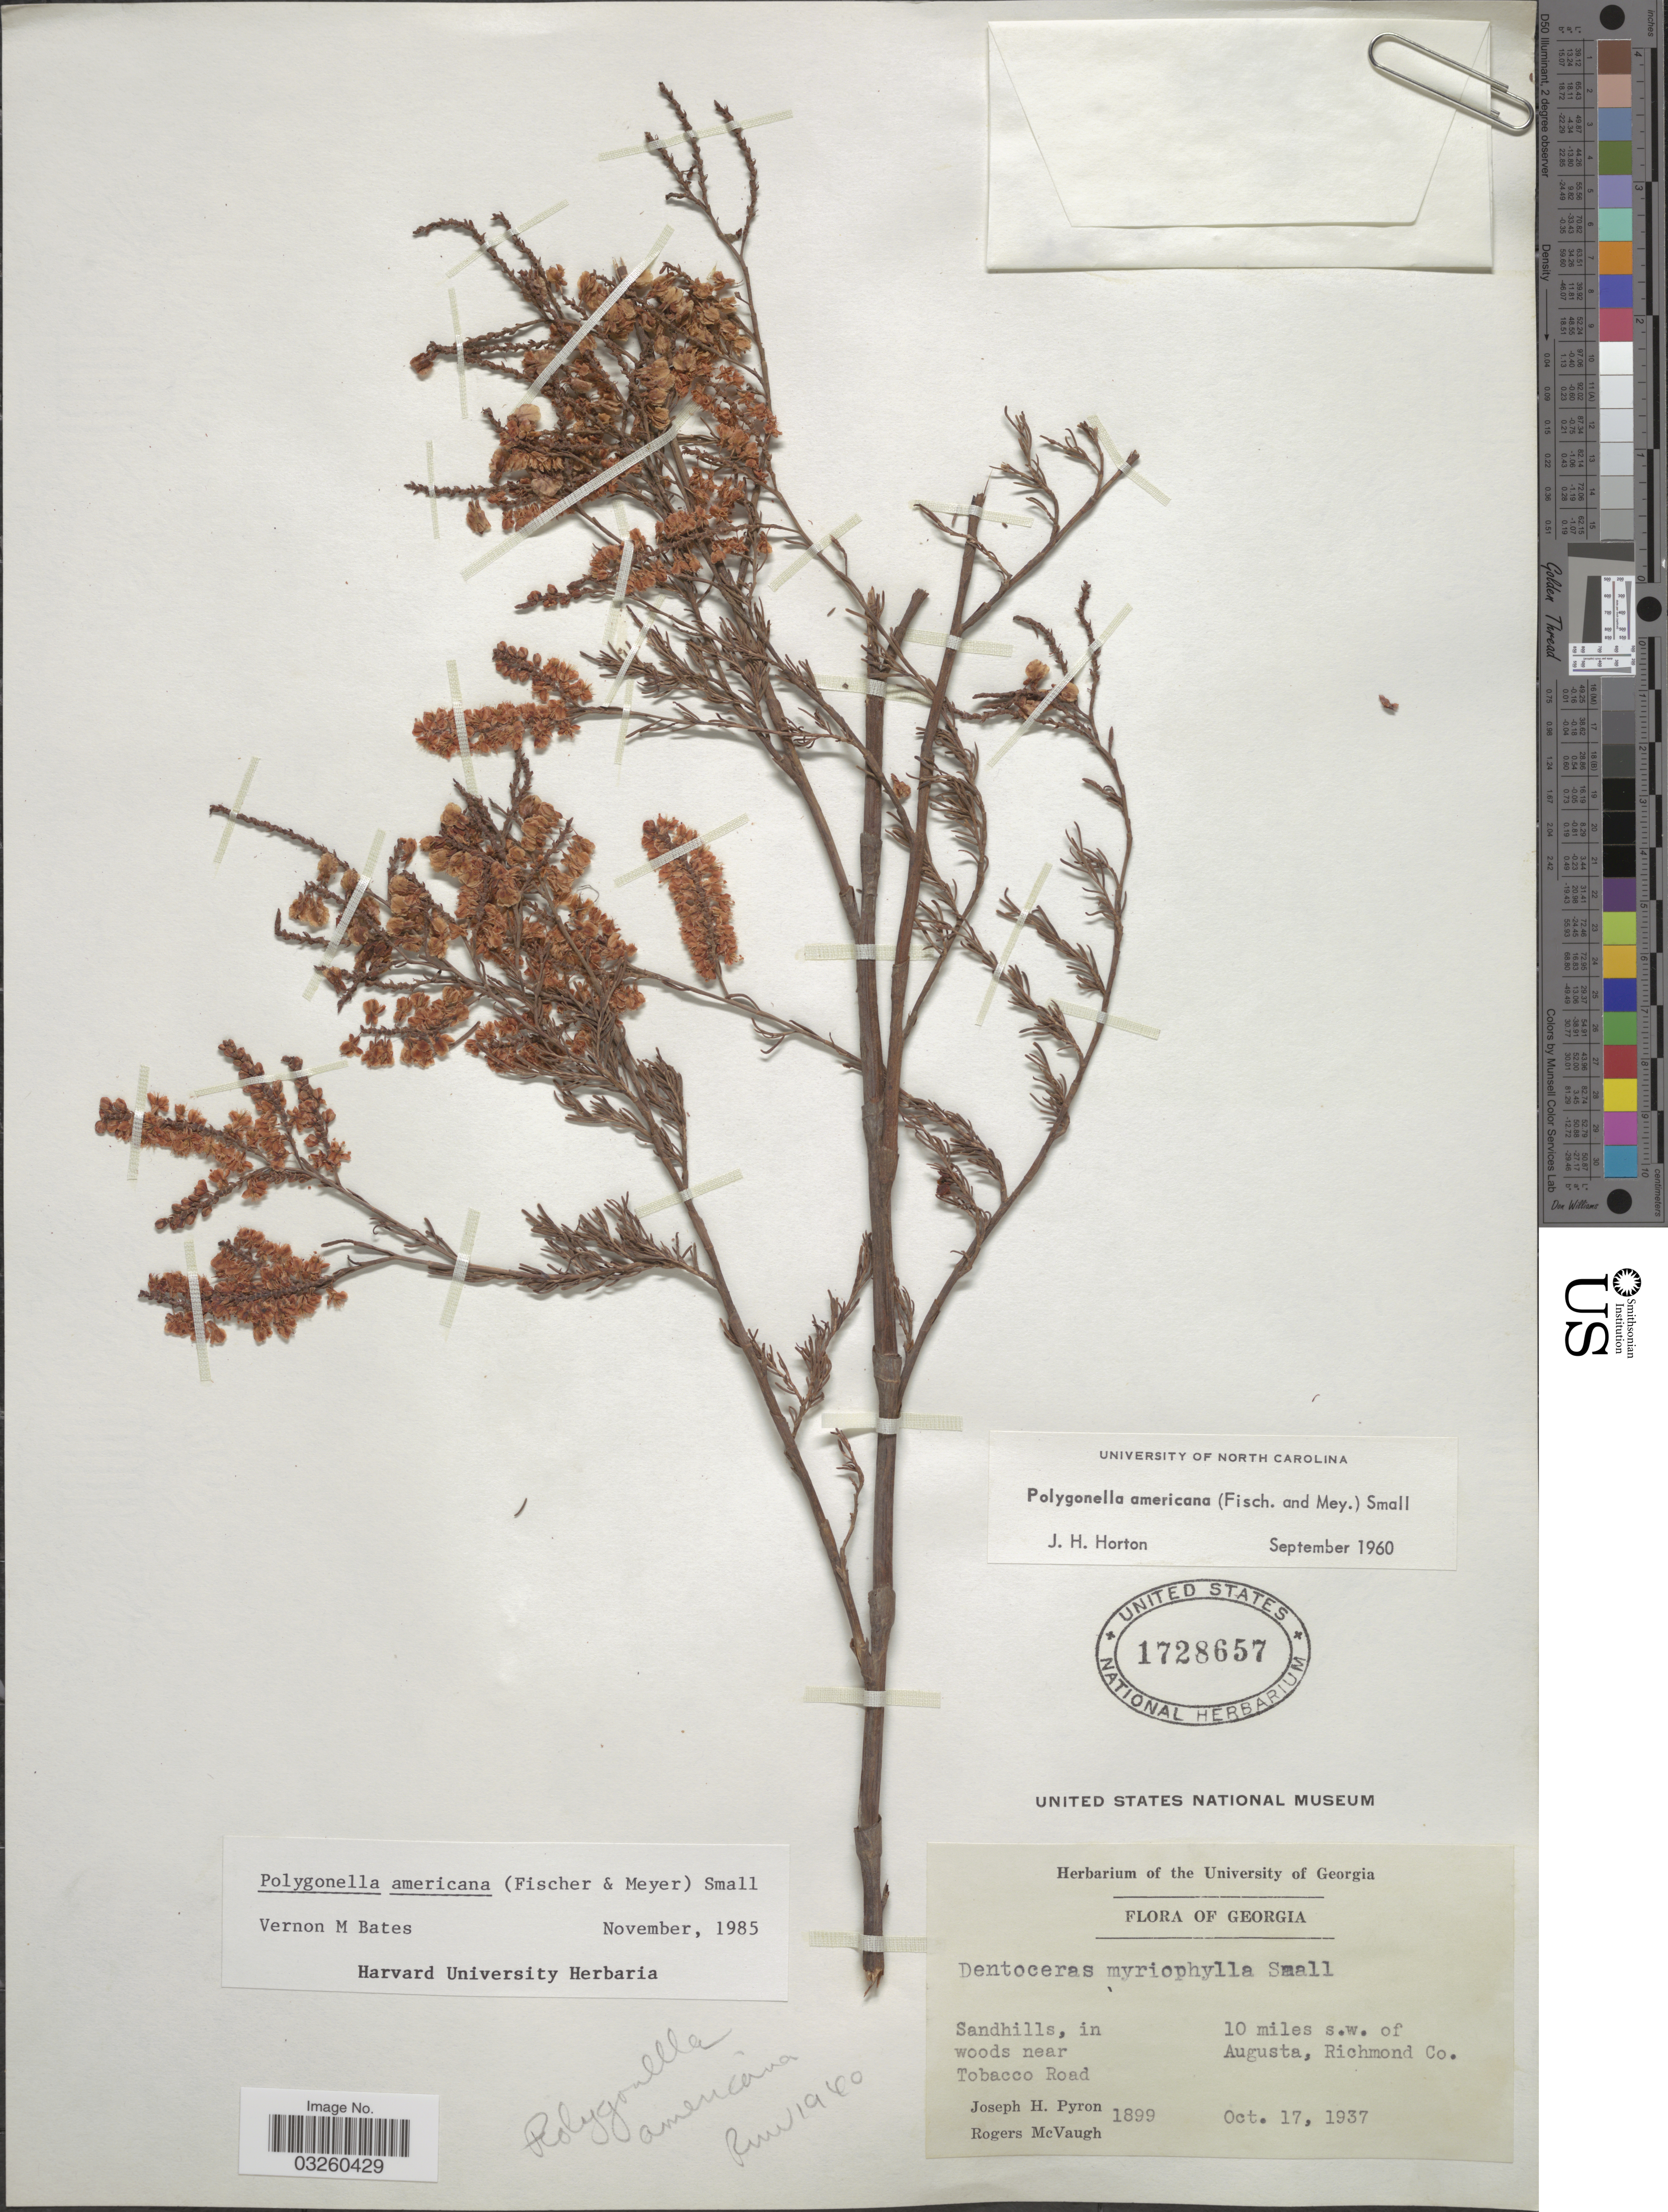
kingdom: Plantae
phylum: Tracheophyta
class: Magnoliopsida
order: Caryophyllales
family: Polygonaceae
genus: Polygonella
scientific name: Polygonella americana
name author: (Fisch. & C.A. Mey.) Small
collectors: J. H. Pyron & R. McVaugh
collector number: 1899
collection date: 1937-10-17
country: United States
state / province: Georgia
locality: Sandhills, in woods near Tobacco Road. 10 miles s.w. of Augusta, Richmond Co.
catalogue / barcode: US 1728657